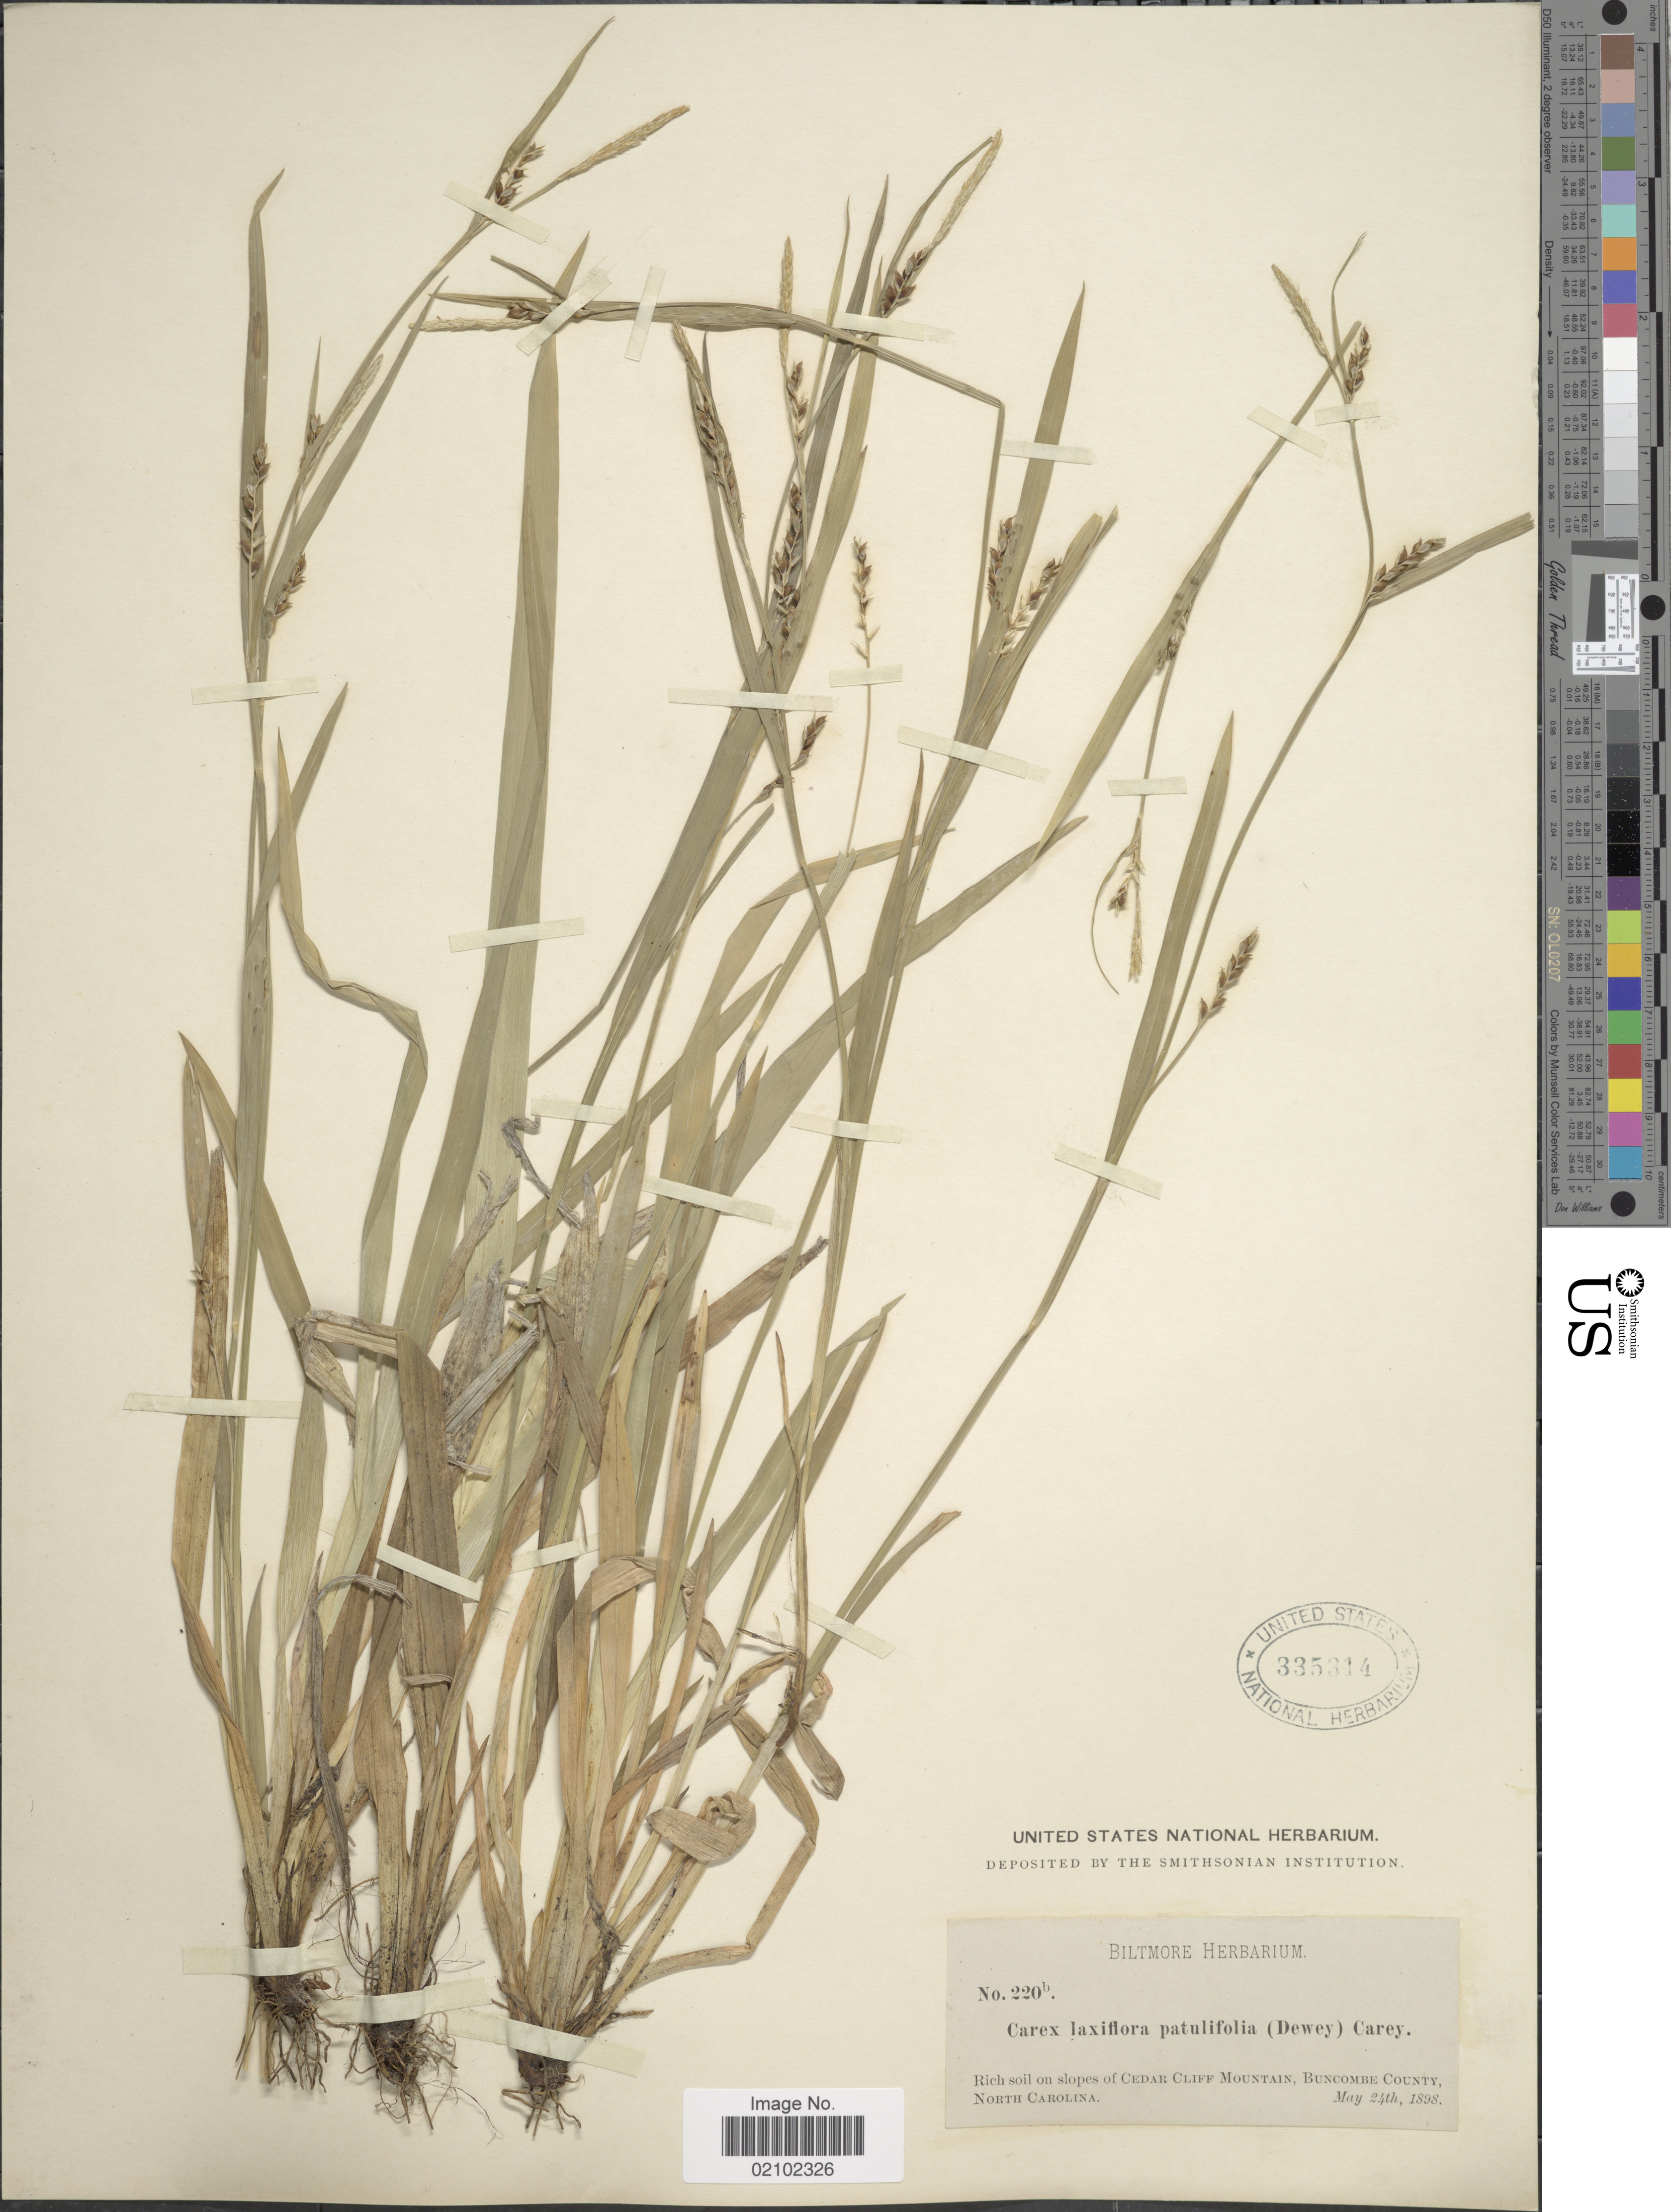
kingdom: Plantae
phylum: Tracheophyta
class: Liliopsida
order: Poales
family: Cyperaceae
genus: Carex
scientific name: Carex laxiflora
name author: Lam.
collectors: ex herb. Biltmore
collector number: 220b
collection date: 1898-05-24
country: United States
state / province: North Carolina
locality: Slopes of Cedar Cliff Mountain, Buncombe County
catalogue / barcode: US 335314